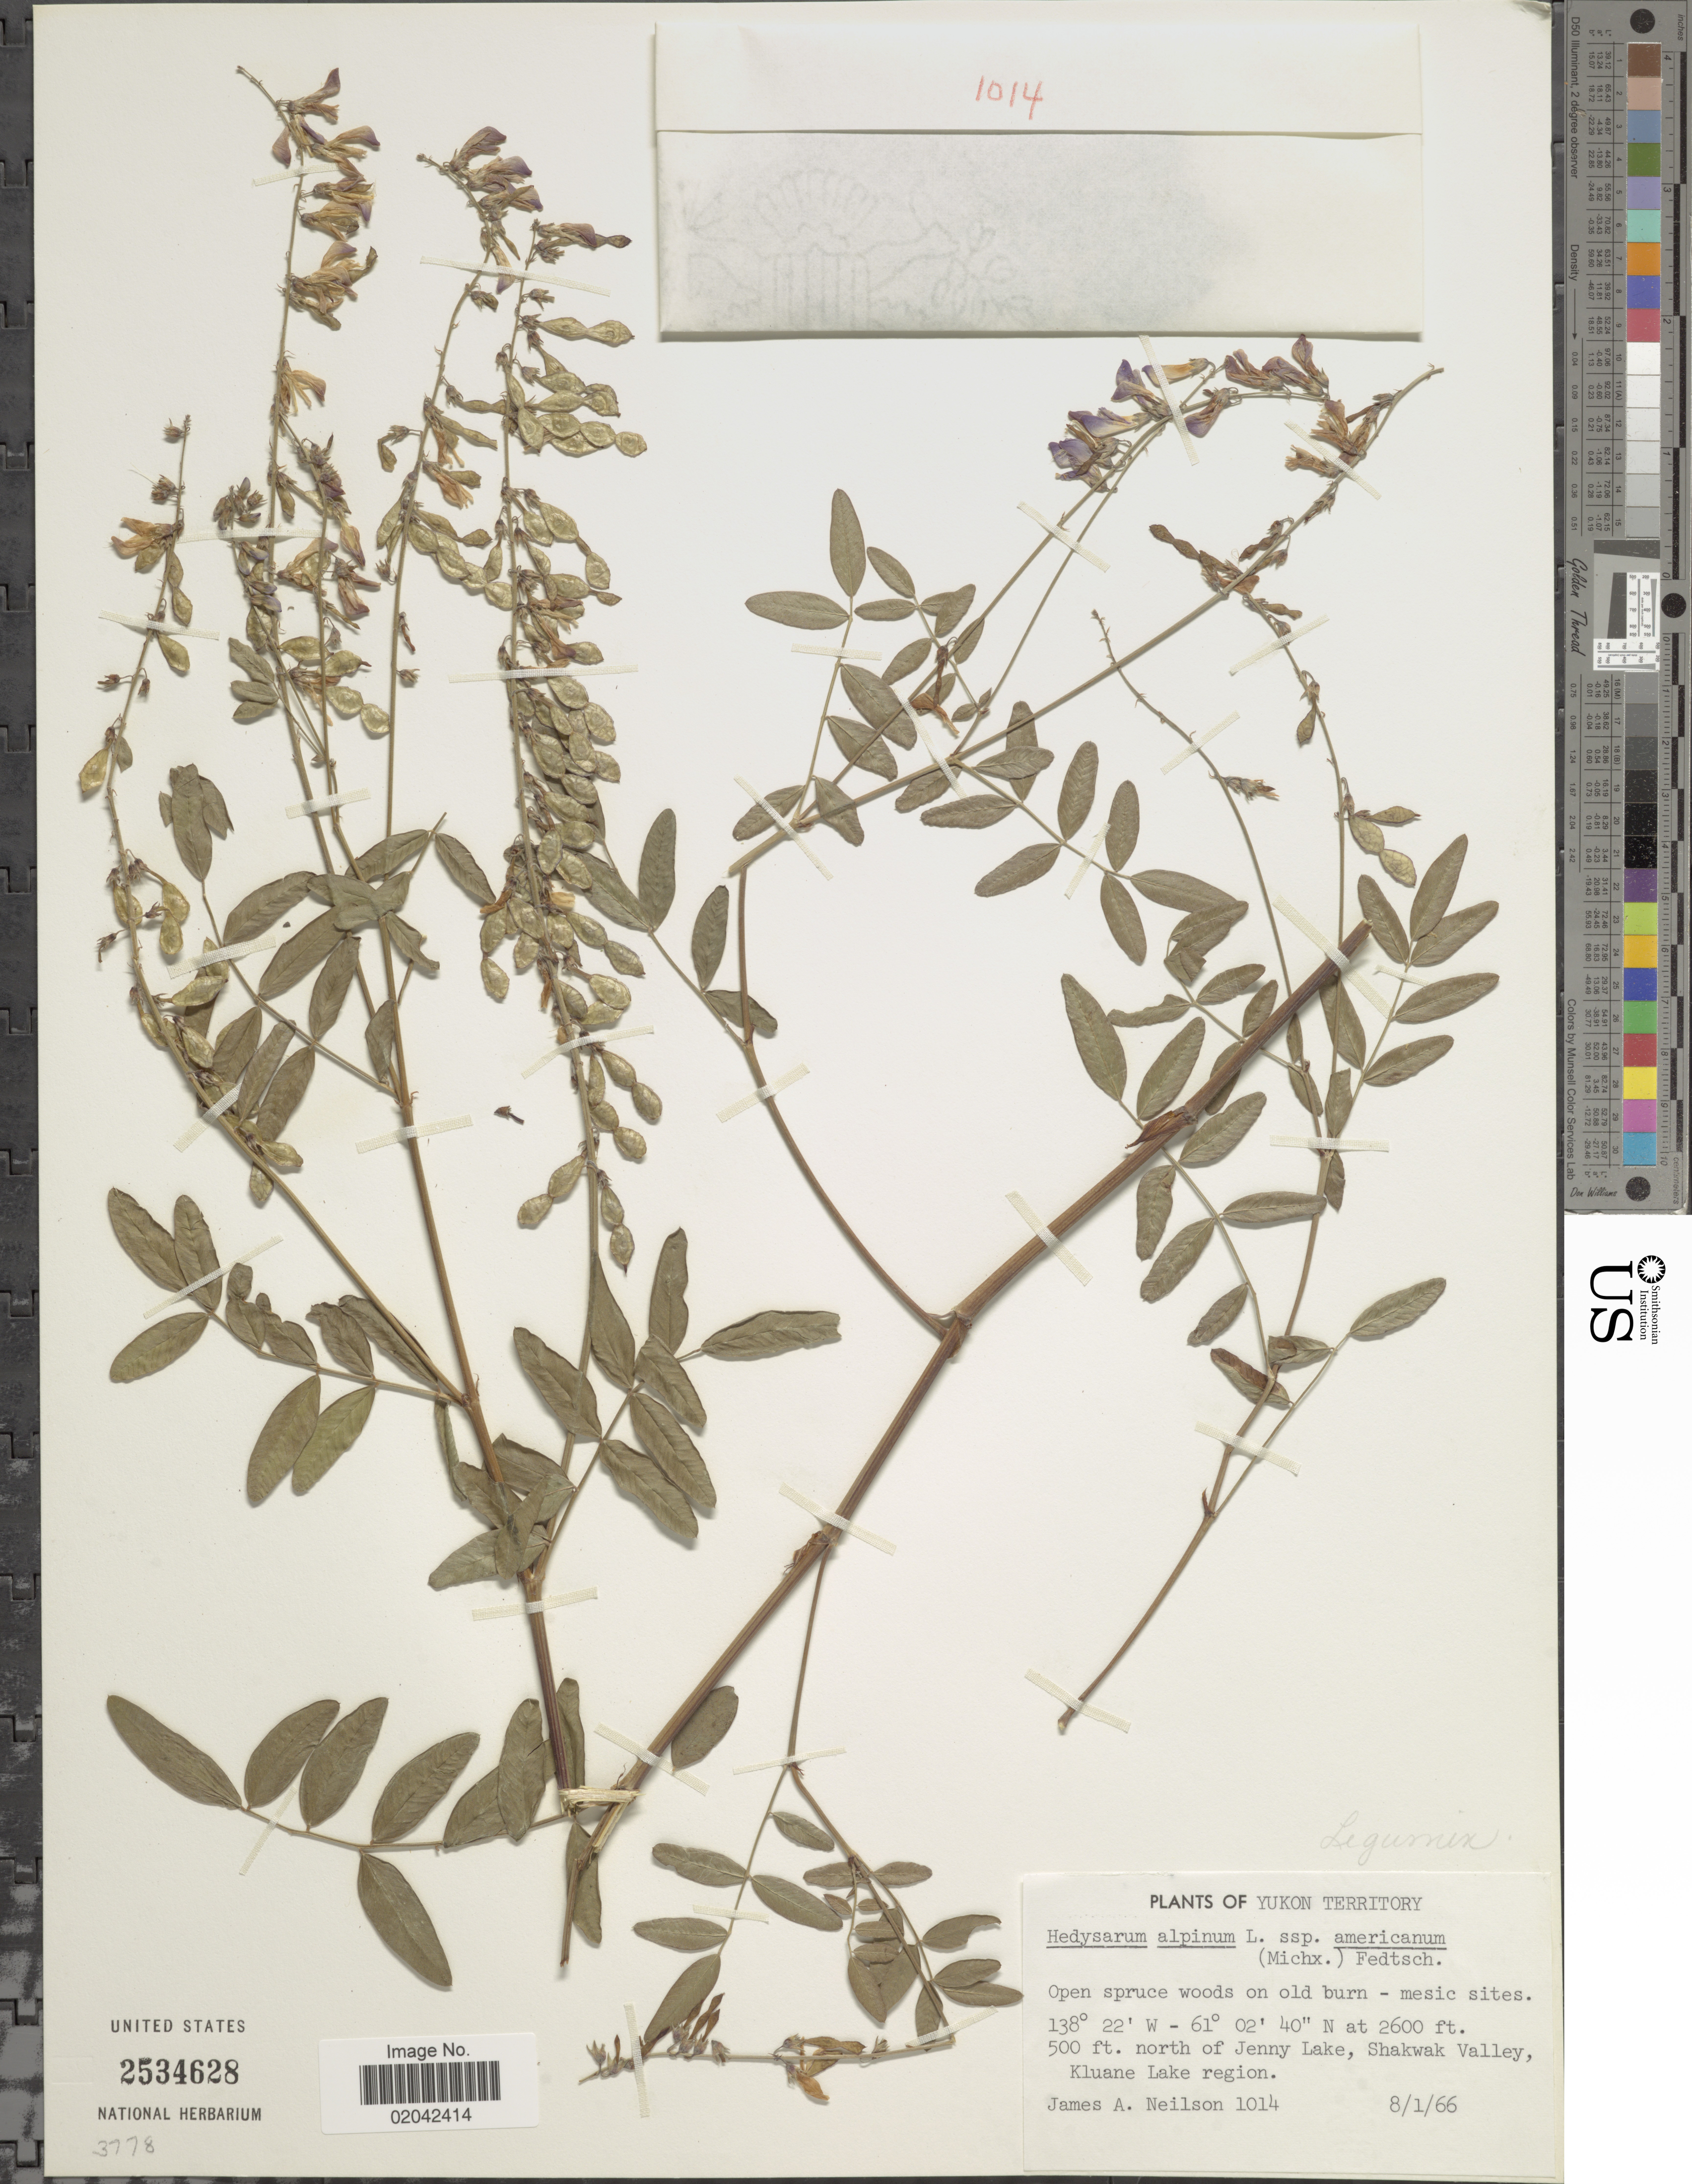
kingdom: Plantae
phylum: Tracheophyta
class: Magnoliopsida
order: Fabales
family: Fabaceae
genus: Hedysarum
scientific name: Hedysarum alpinum var. americanum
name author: Michx. ex Pursh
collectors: J. Neilson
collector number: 1014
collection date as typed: Transcribed d/m/y: 8/1/66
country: Canada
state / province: Yukon Territory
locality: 500 ft. north of Jenny Lake, Shakwak Valley, Kluane Lake region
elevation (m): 792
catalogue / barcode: US 2534628